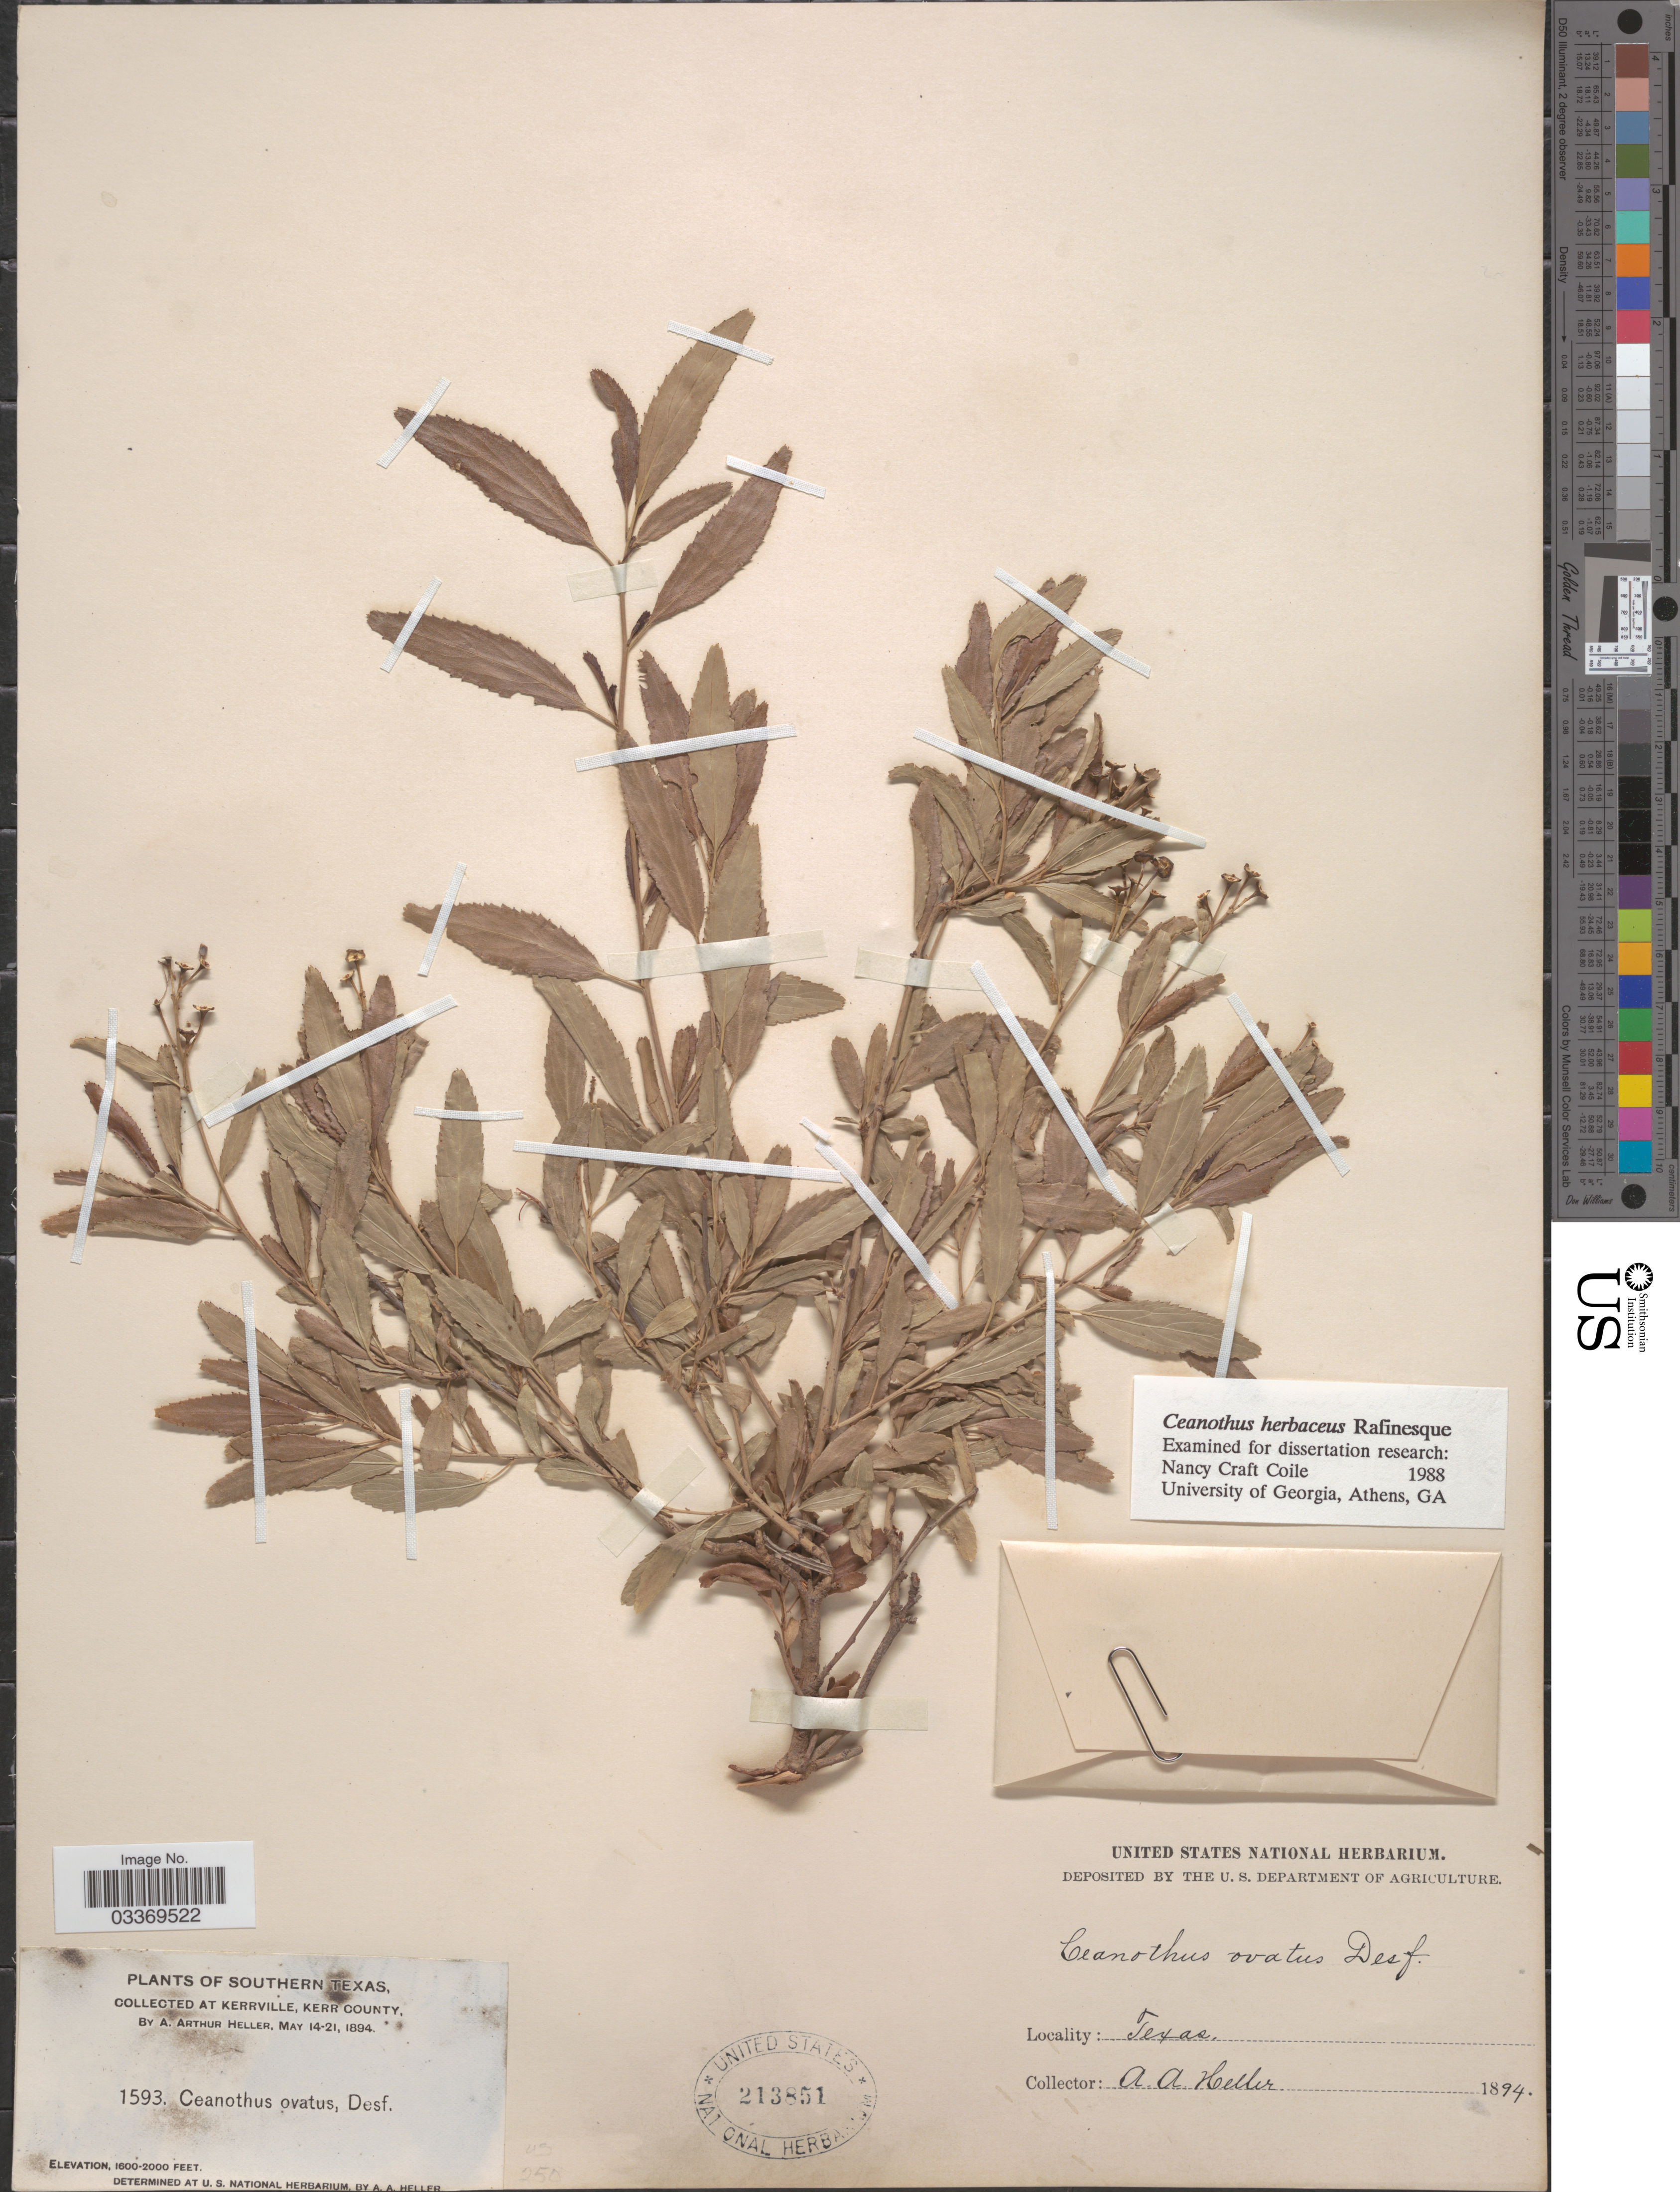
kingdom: Plantae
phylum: Tracheophyta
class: Magnoliopsida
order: Rosales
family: Rhamnaceae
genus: Ceanothus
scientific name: Ceanothus ovatus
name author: Desf.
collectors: A. A. Heller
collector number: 1593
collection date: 1894-05-14/1894-05-21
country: United States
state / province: Texas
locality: Southern Texas. At Kerrville, Kerr County.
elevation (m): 488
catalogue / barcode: US 213851